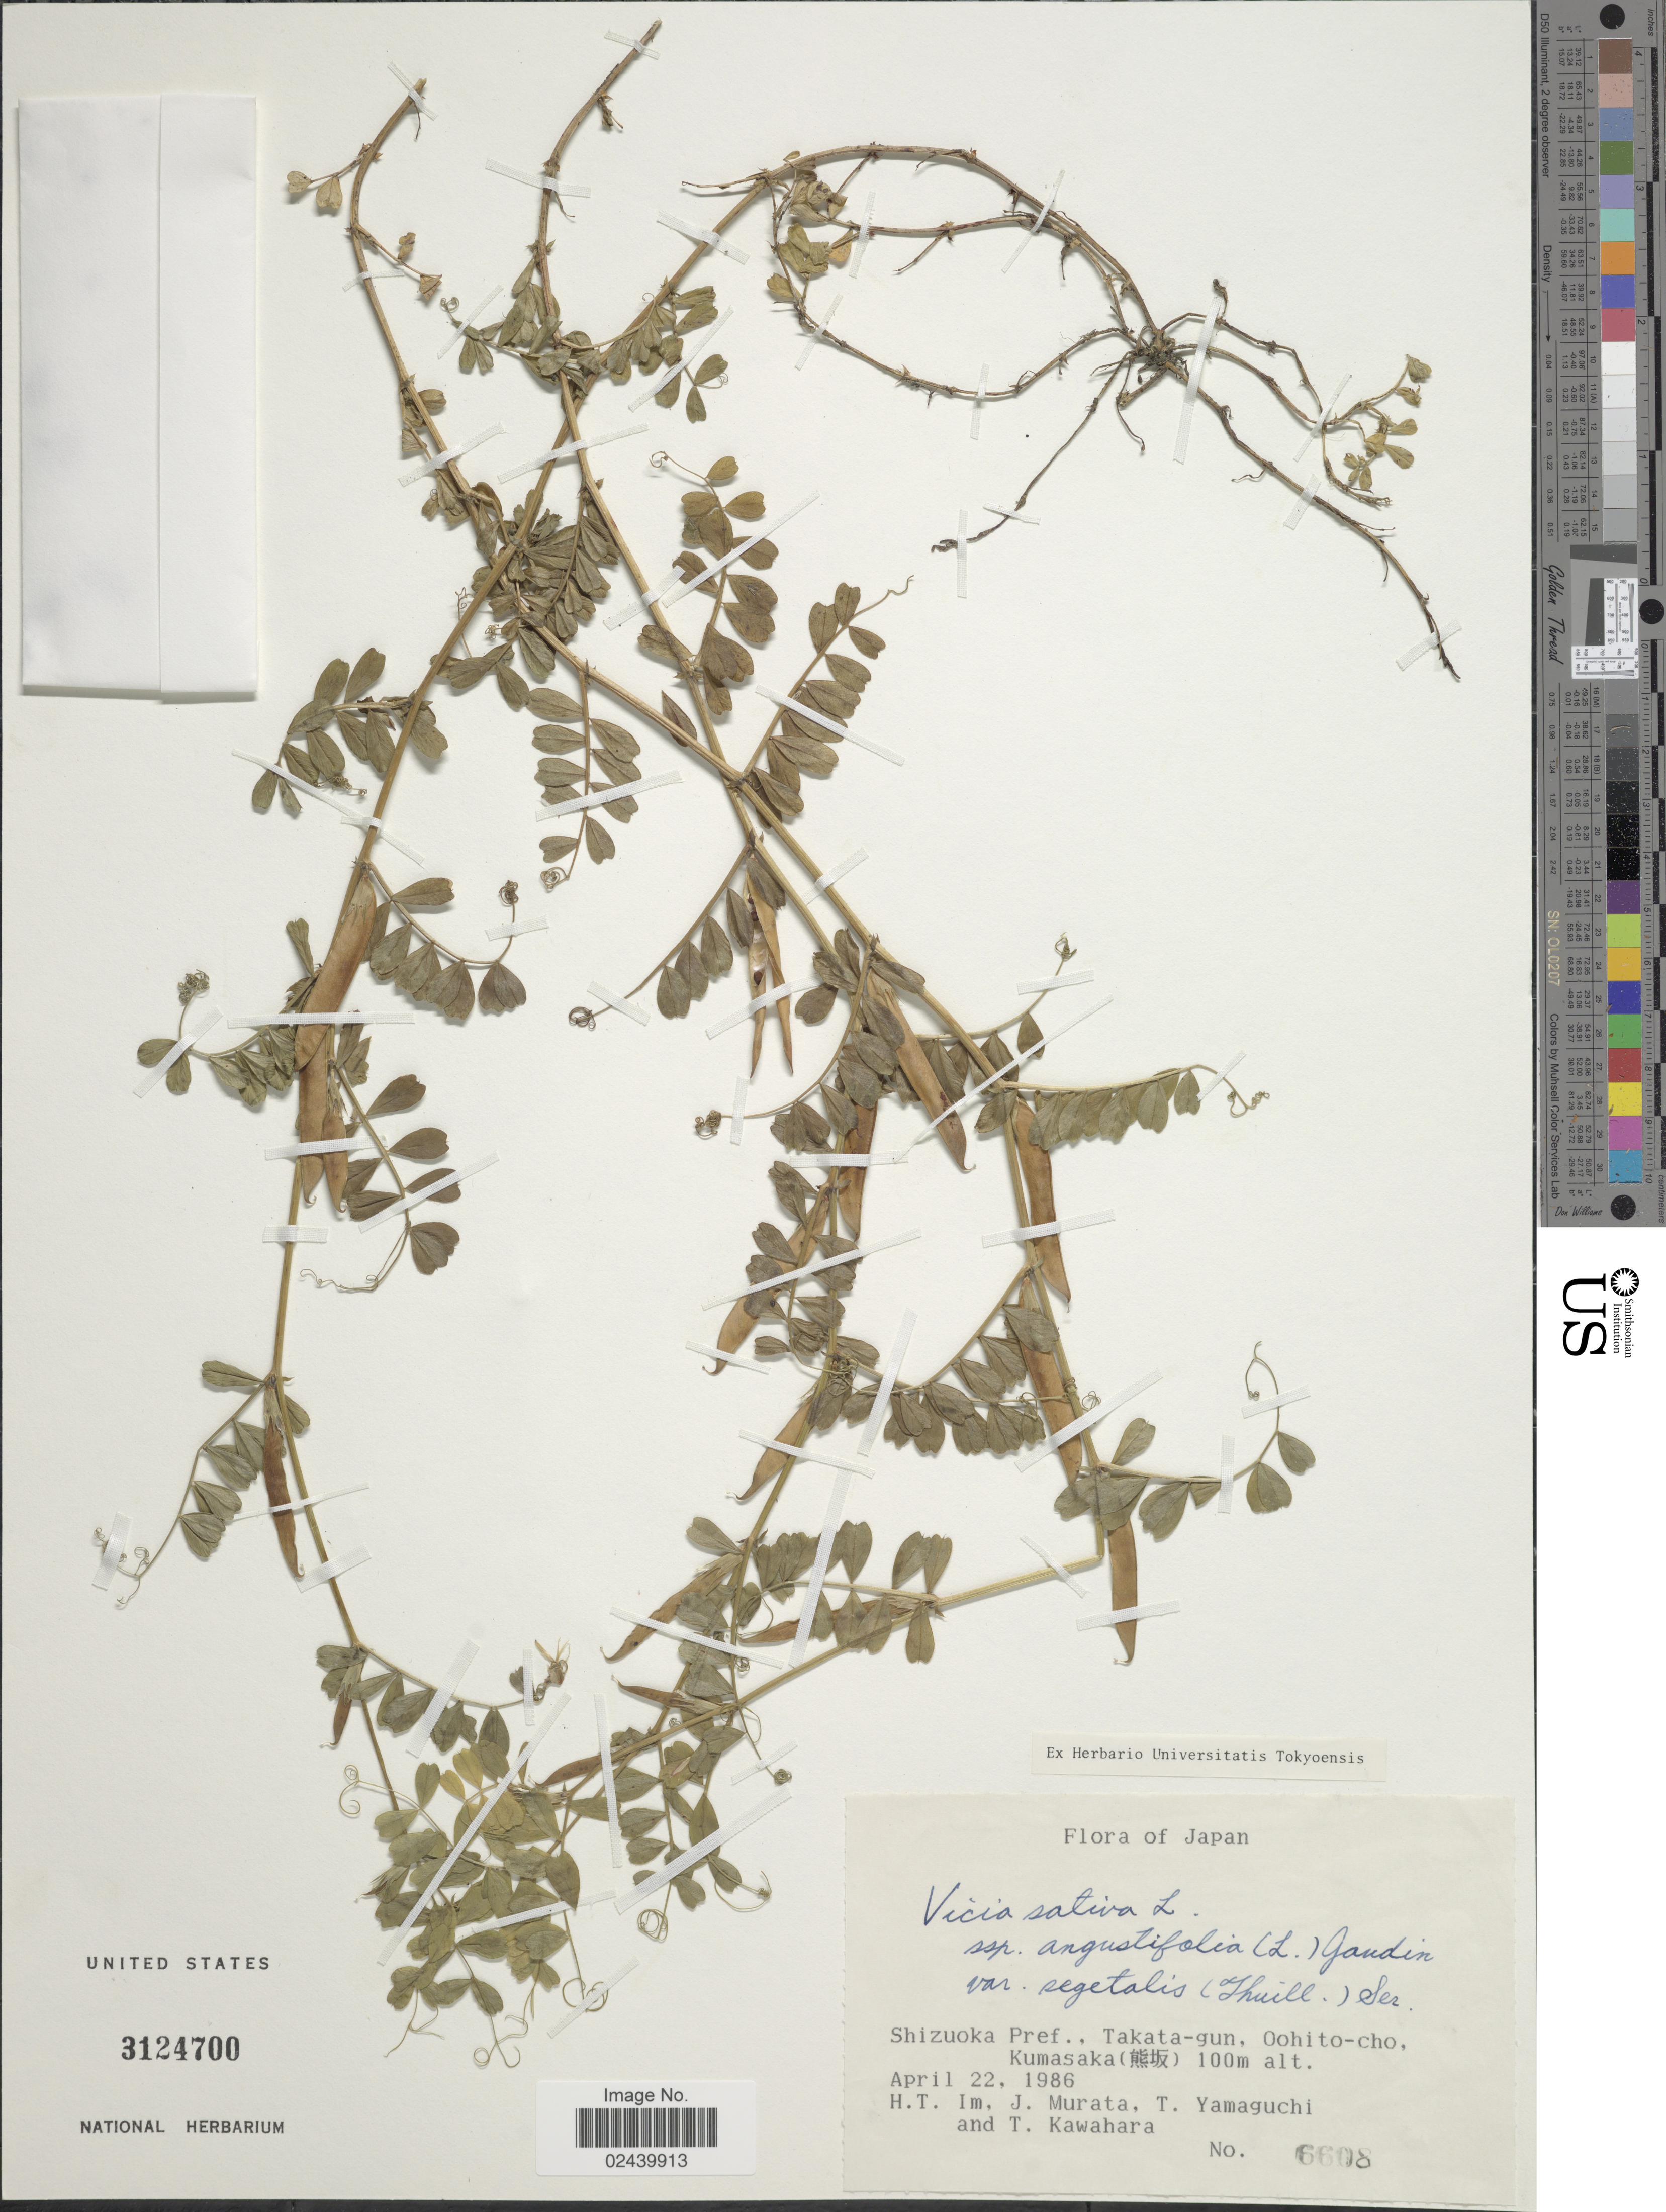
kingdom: Plantae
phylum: Tracheophyta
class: Magnoliopsida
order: Fabales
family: Fabaceae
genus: Vicia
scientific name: Vicia sativa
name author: L.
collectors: H. Im, J. Murata, T. Yamaguchi & T. Kawahara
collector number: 6608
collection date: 1986-04-22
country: Japan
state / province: Sizuoka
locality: Shizuoka Pref., Takata-gun, Oohito-cho, Kumasaka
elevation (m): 100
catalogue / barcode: US 3124700